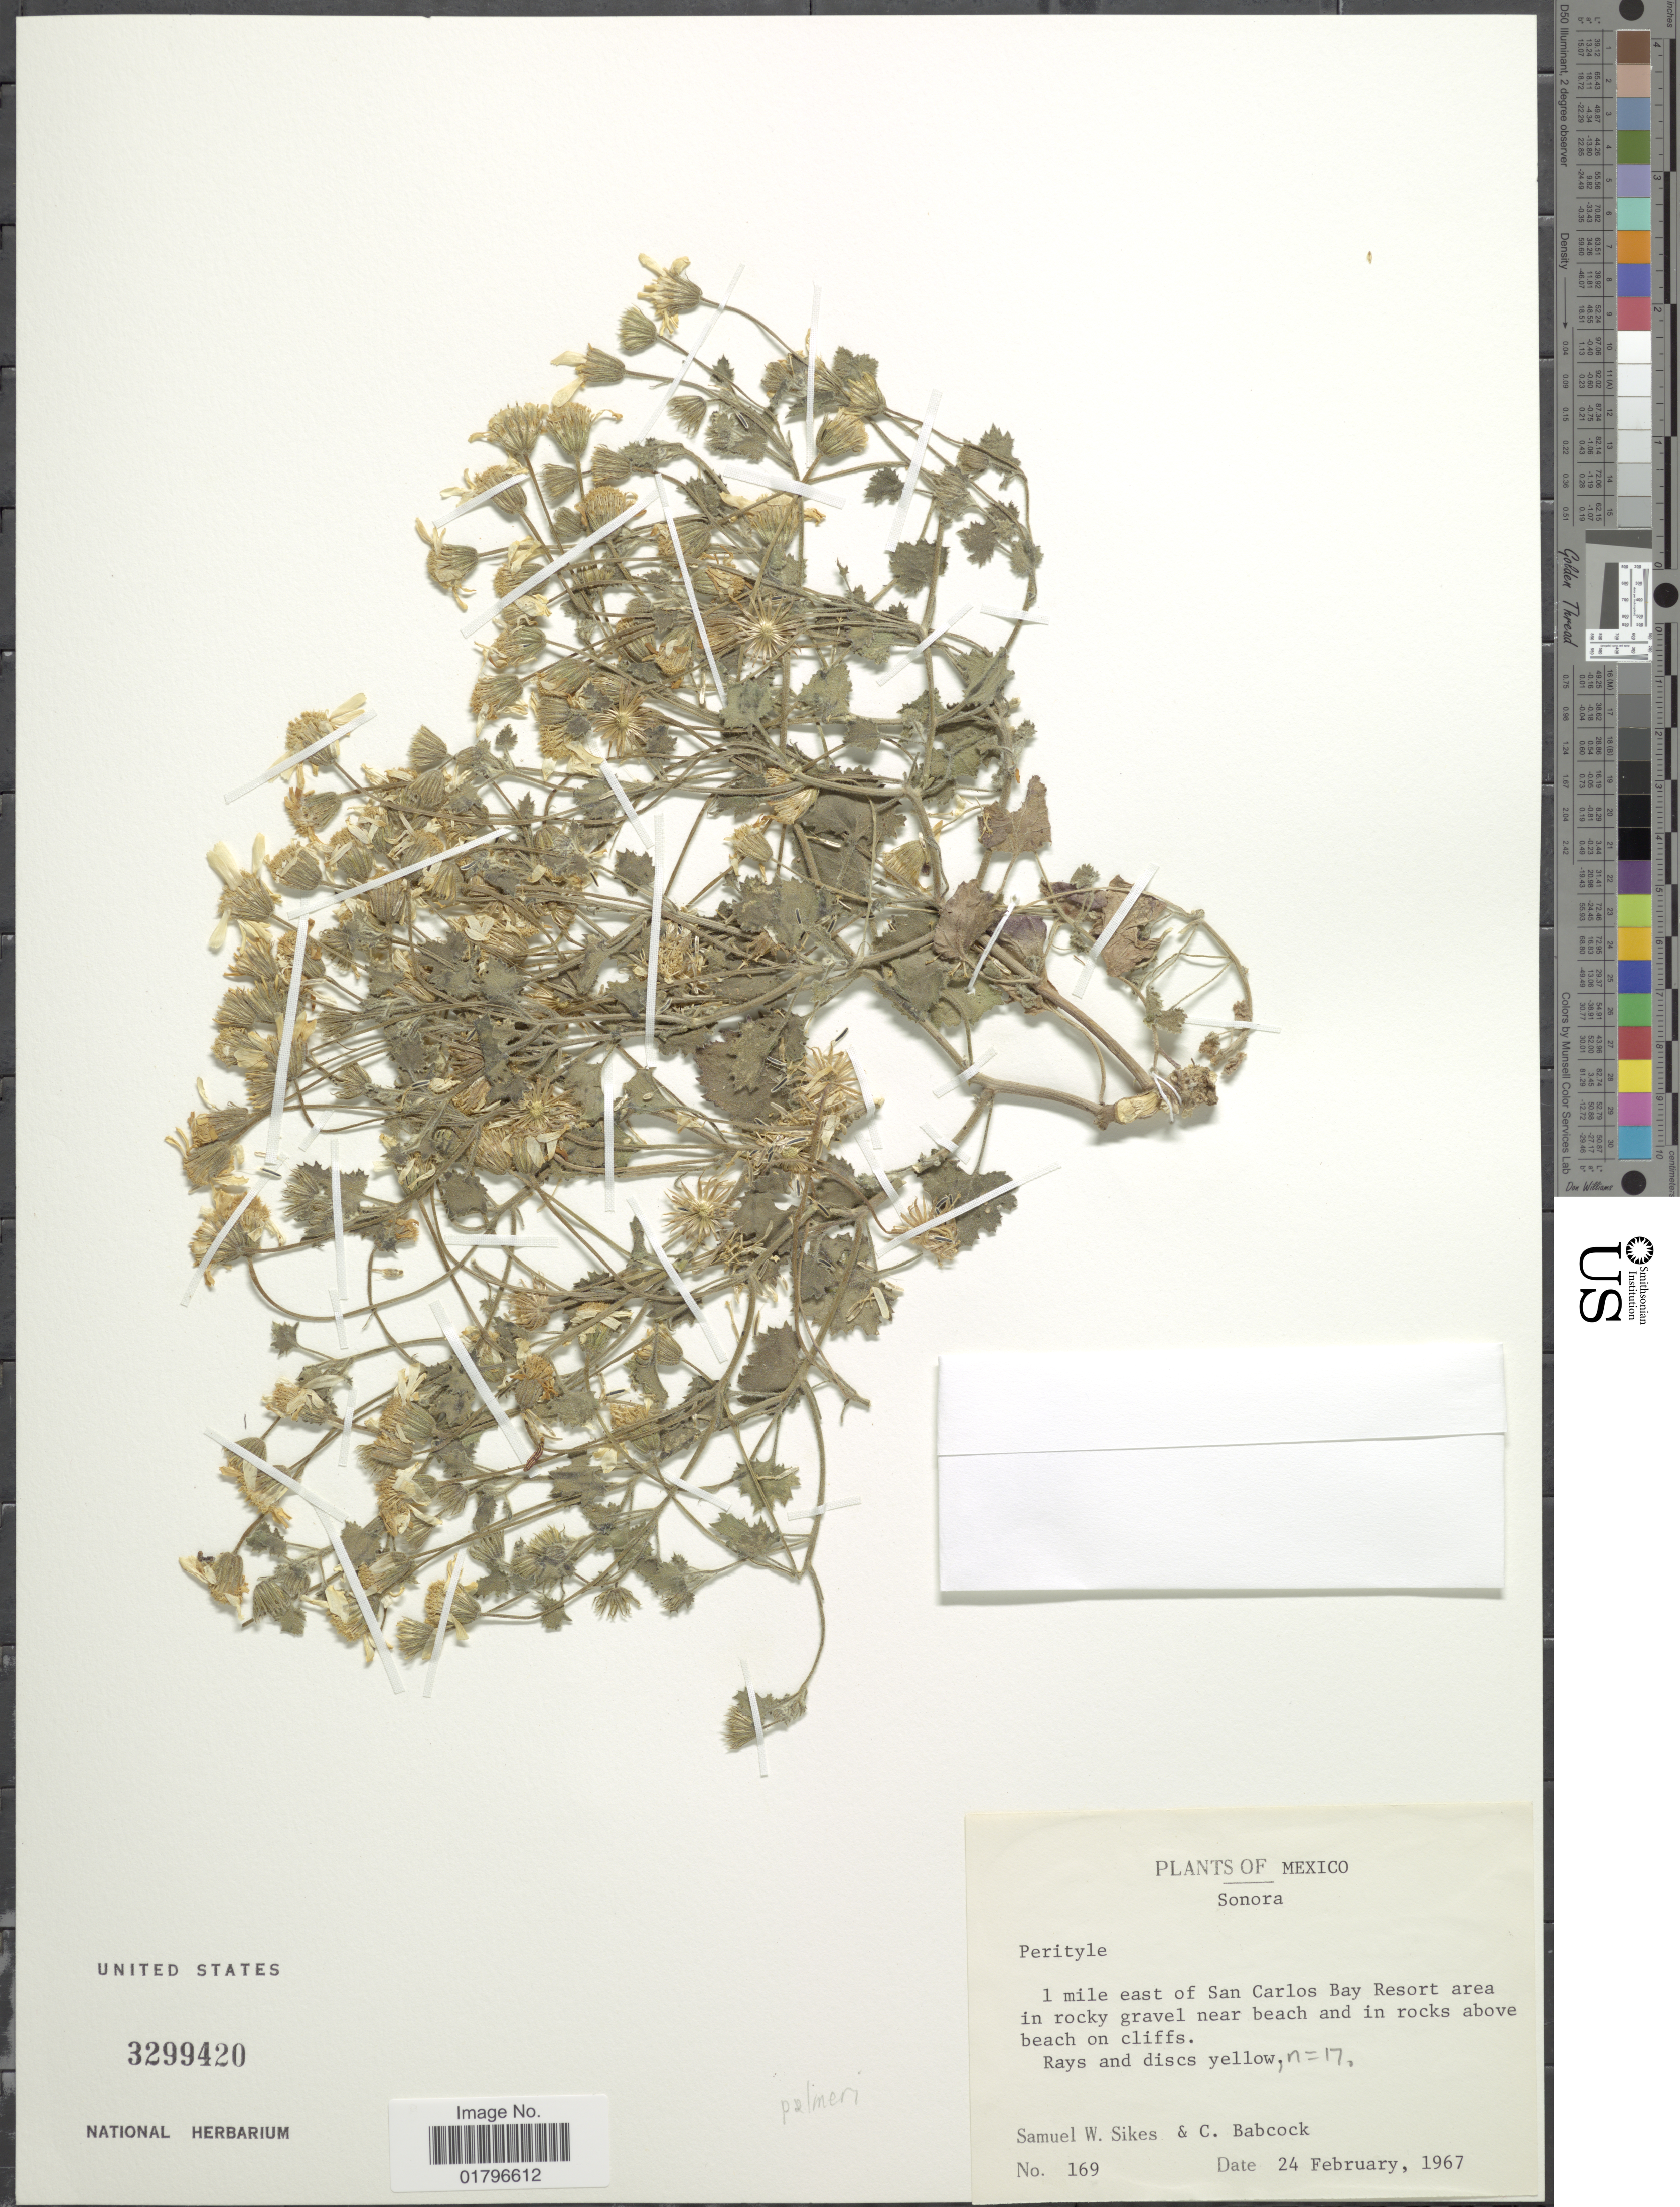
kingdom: Plantae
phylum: Tracheophyta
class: Magnoliopsida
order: Asterales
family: Asteraceae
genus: Perityle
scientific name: Perityle palmeri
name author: S. Watson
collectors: S. Sikes & C. Babcock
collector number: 169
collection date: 1967-02-24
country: Mexico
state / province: Sonora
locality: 1 mile east of San Carlos Bay Resort area in rocky gravel near beach and in rocks above beach on cliffs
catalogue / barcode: US 3299420